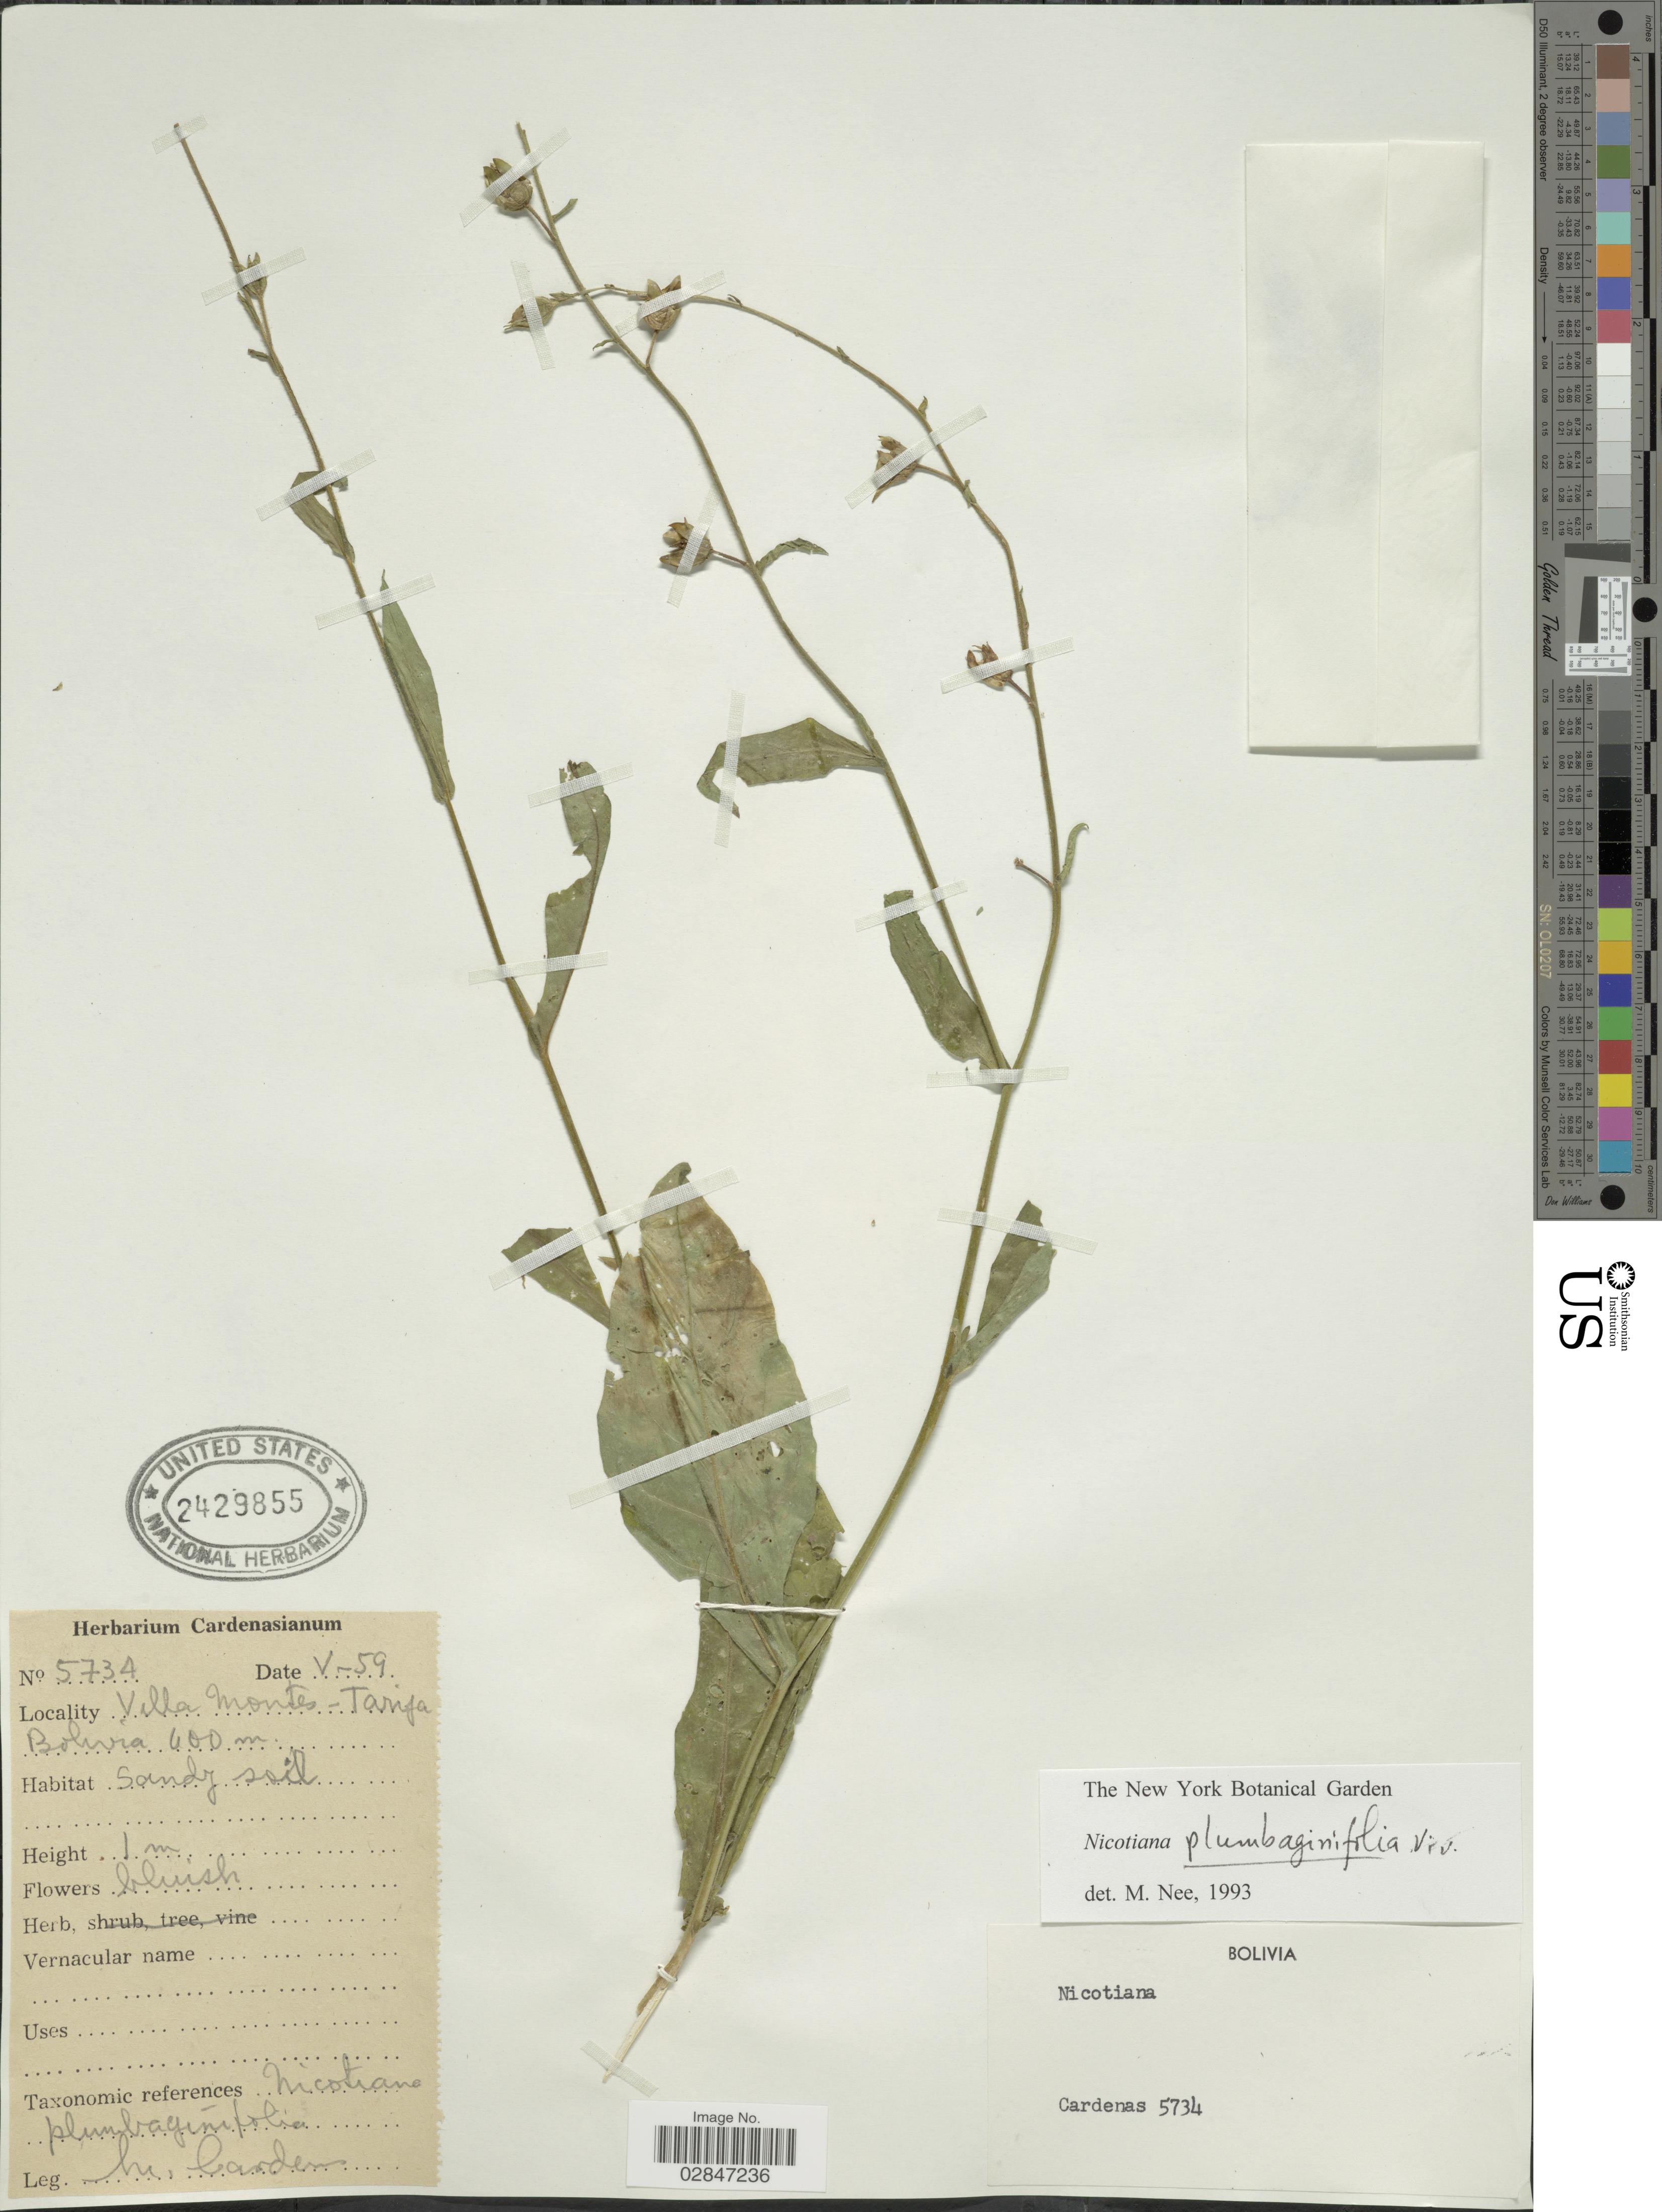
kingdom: Plantae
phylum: Tracheophyta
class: Magnoliopsida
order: Solanales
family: Solanaceae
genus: Nicotiana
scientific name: Nicotiana plumbaginifolia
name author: Viv.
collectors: M. Cárdenas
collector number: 5734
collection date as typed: Transcribed d/m/y: /5/59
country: Bolivia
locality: Villa Montes-Taripa, Bolivia.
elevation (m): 400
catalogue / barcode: US 2429855